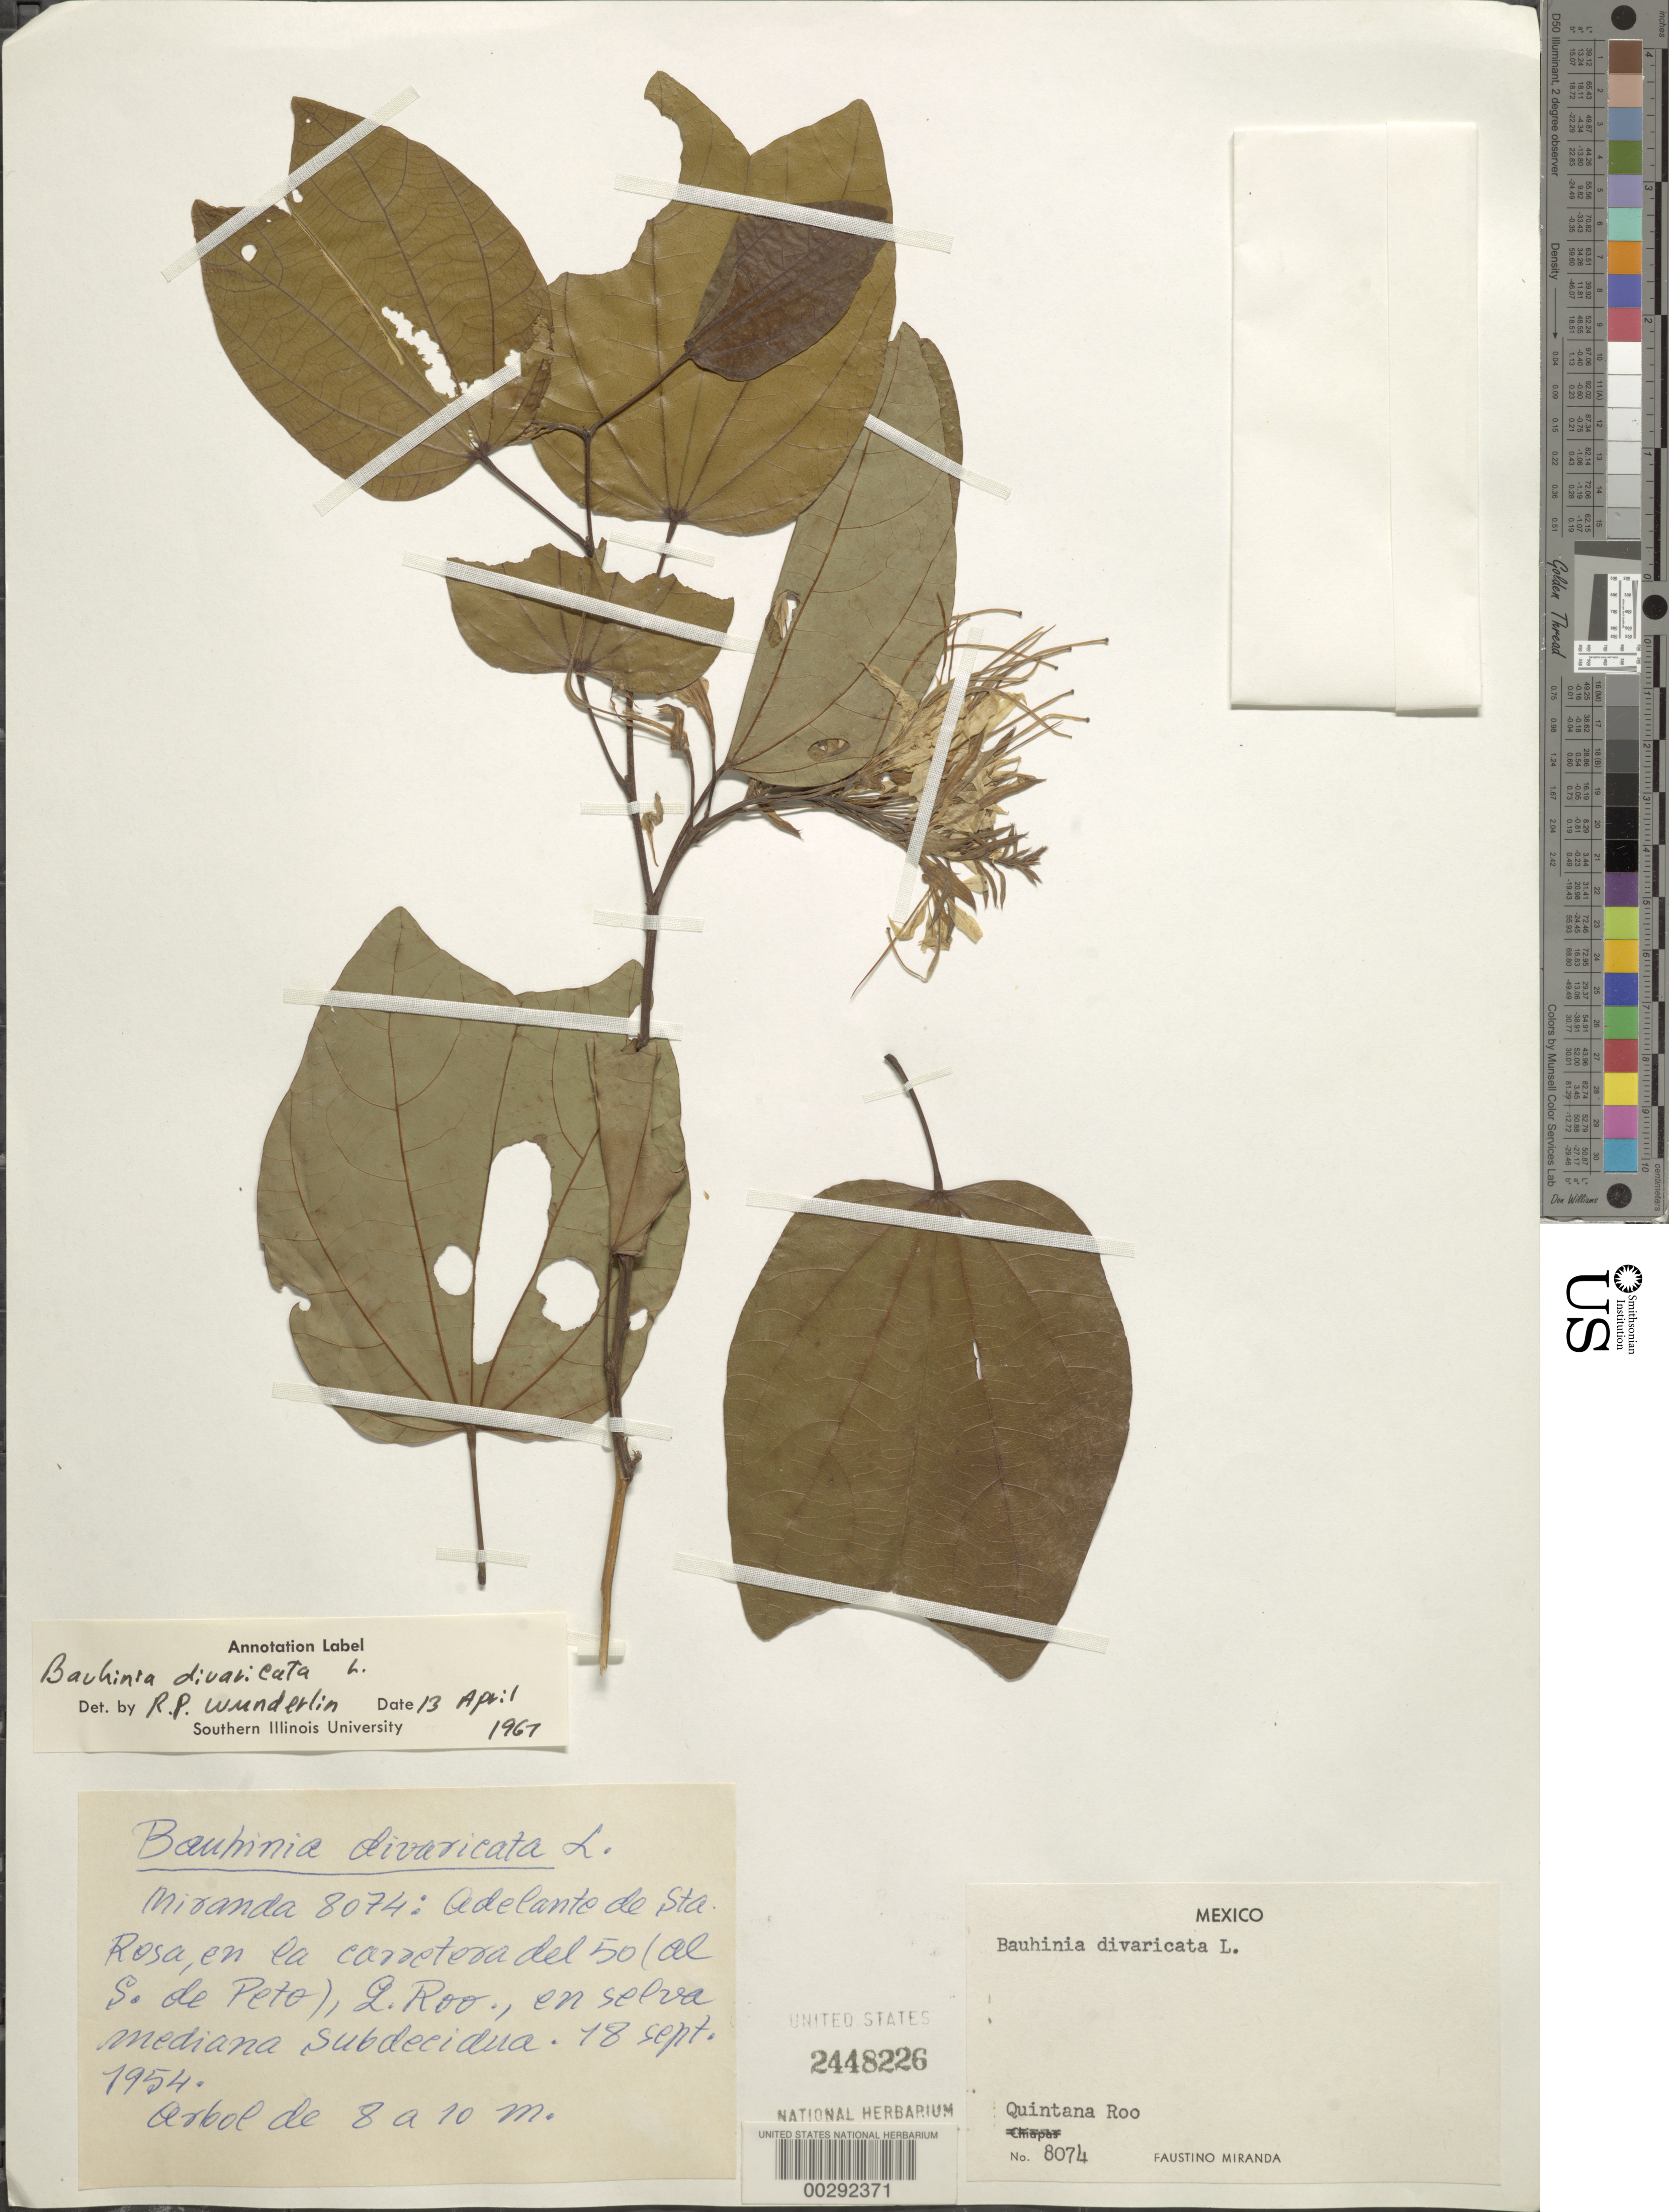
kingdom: Plantae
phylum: Tracheophyta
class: Magnoliopsida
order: Fabales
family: Fabaceae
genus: Bauhinia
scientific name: Bauhinia divaricata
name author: L.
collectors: F. Miranda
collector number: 8074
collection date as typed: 18 Sep 1954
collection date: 1954-09-18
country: Mexico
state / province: Quintana Roo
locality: Adelante de Sta. Rosa, on road 50 to S. de Peto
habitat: In medium subdeciduous forest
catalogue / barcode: US 2448226